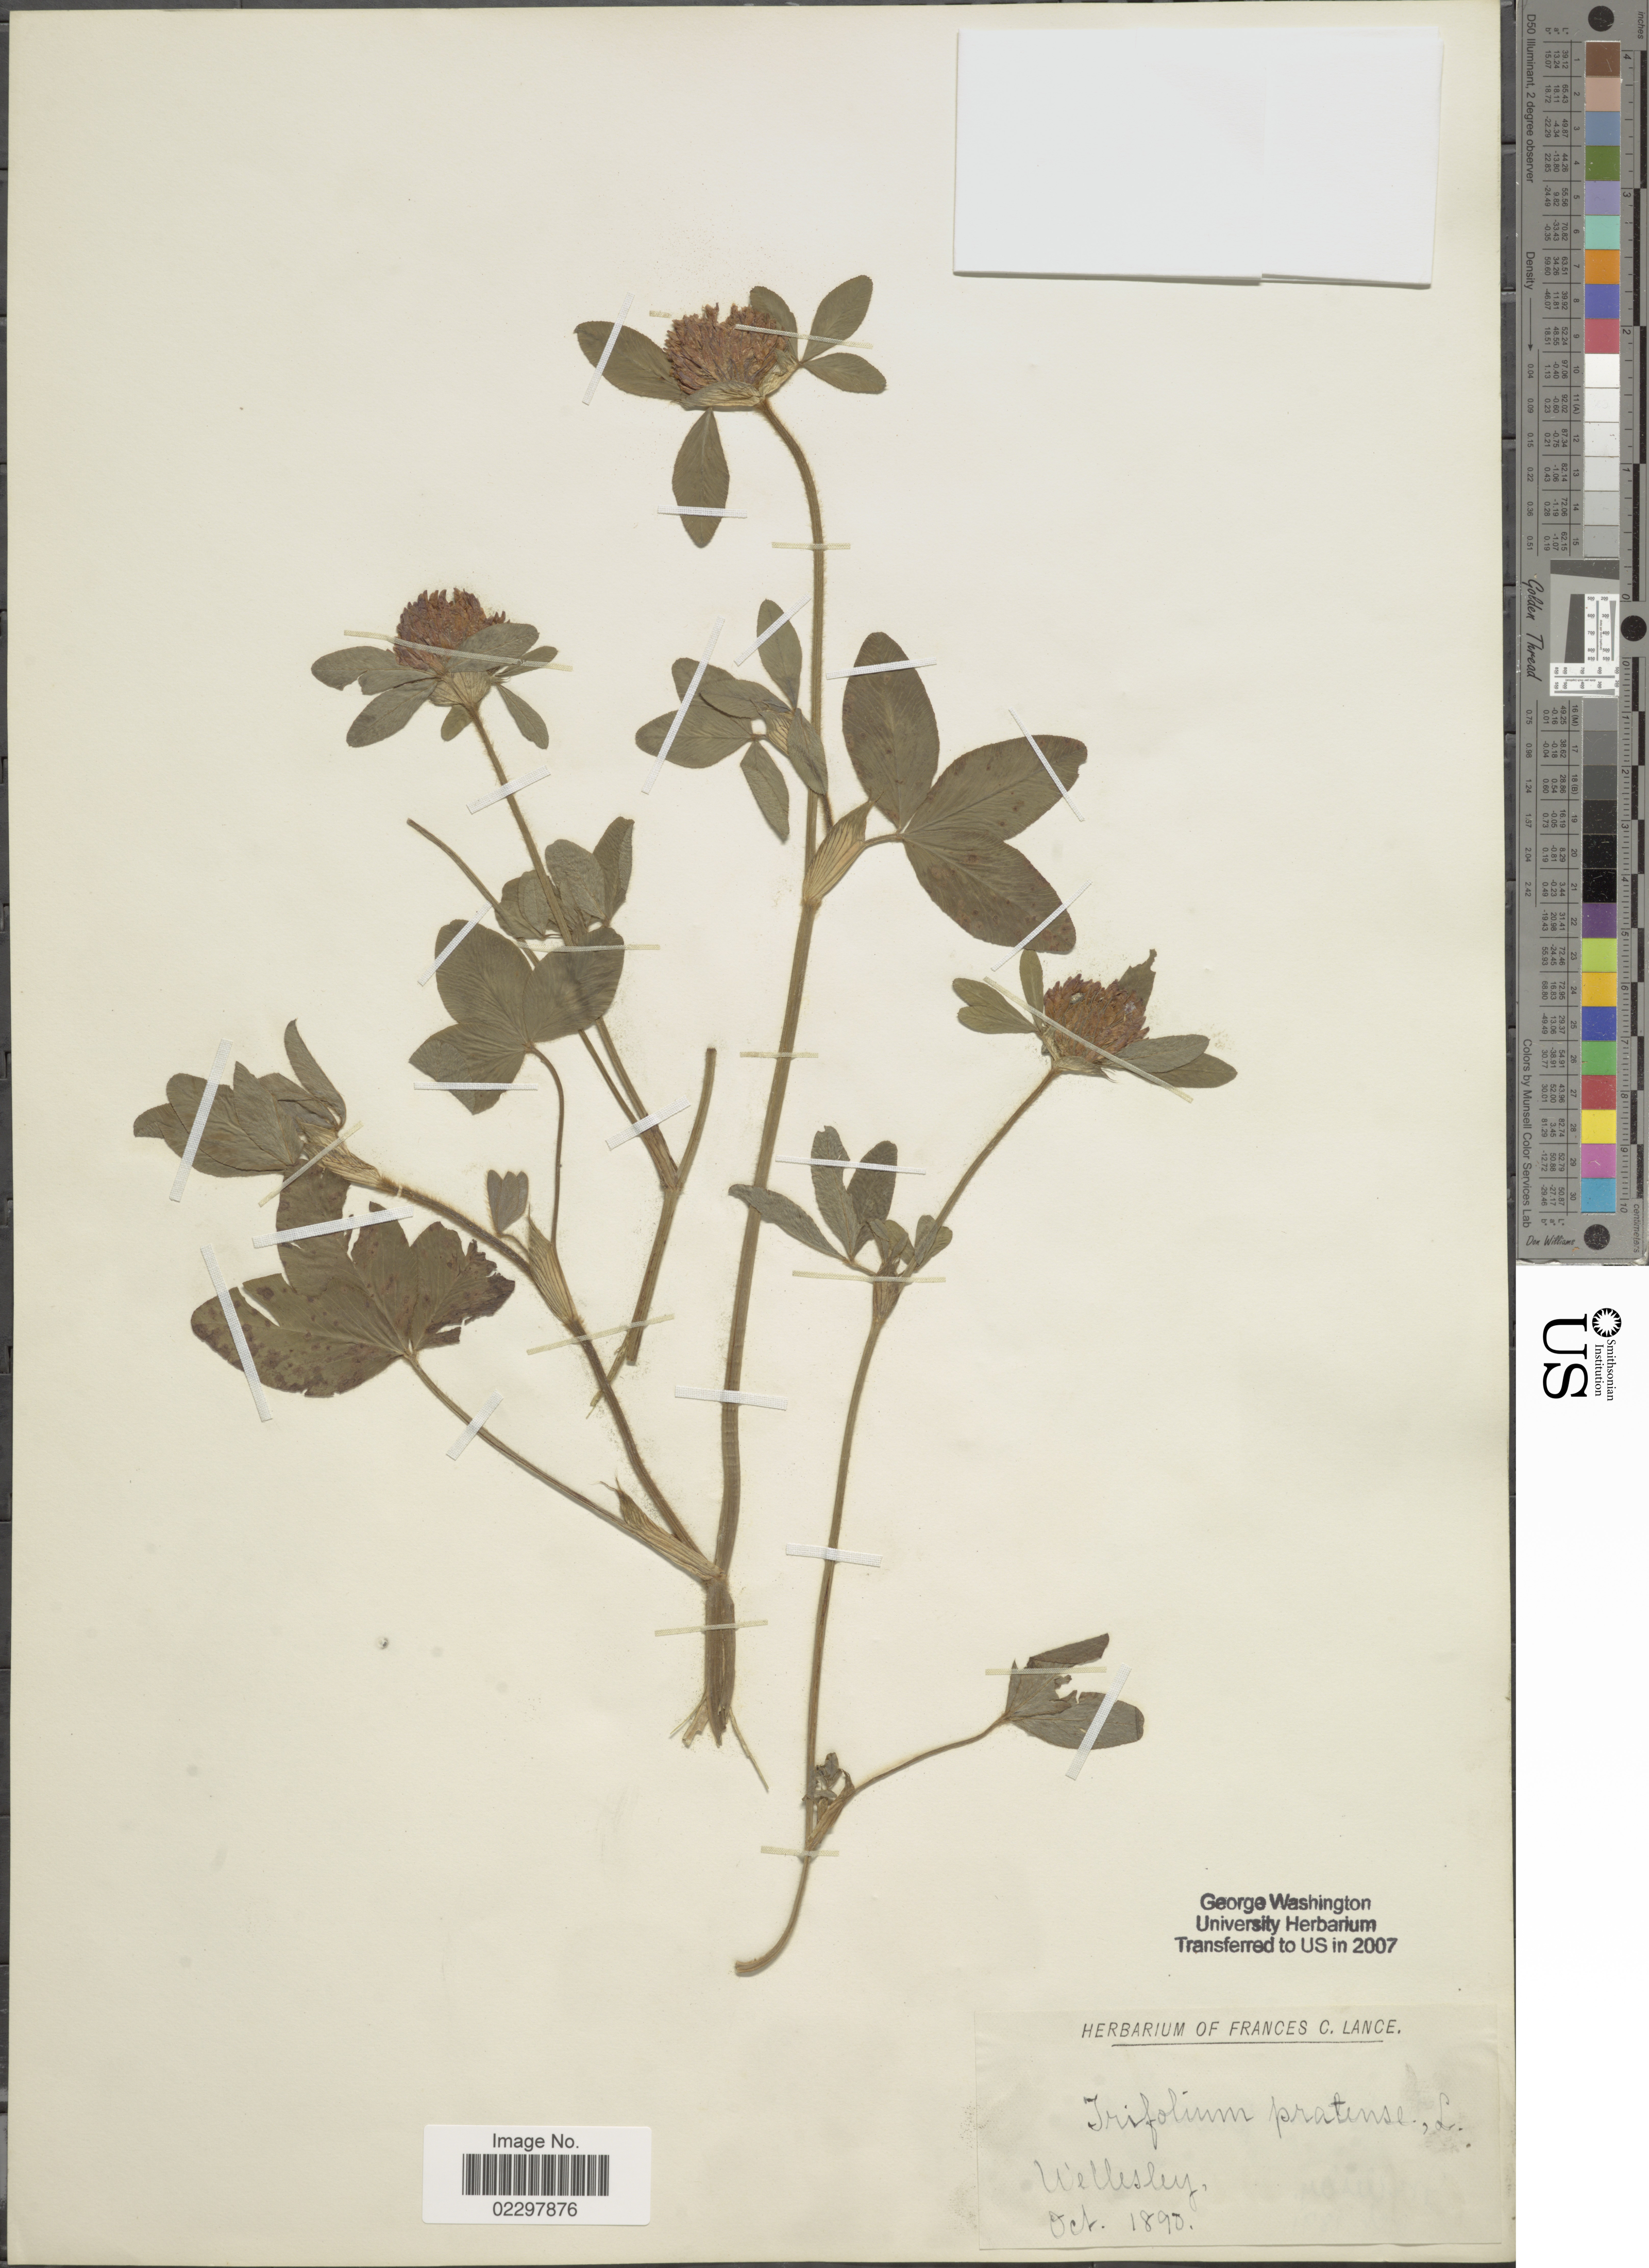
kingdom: Plantae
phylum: Tracheophyta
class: Magnoliopsida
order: Fabales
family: Fabaceae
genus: Trifolium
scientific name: Trifolium pratense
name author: L.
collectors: ex herb. Frances C. Lance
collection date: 1890-10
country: United States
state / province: Massachusetts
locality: Wellesley